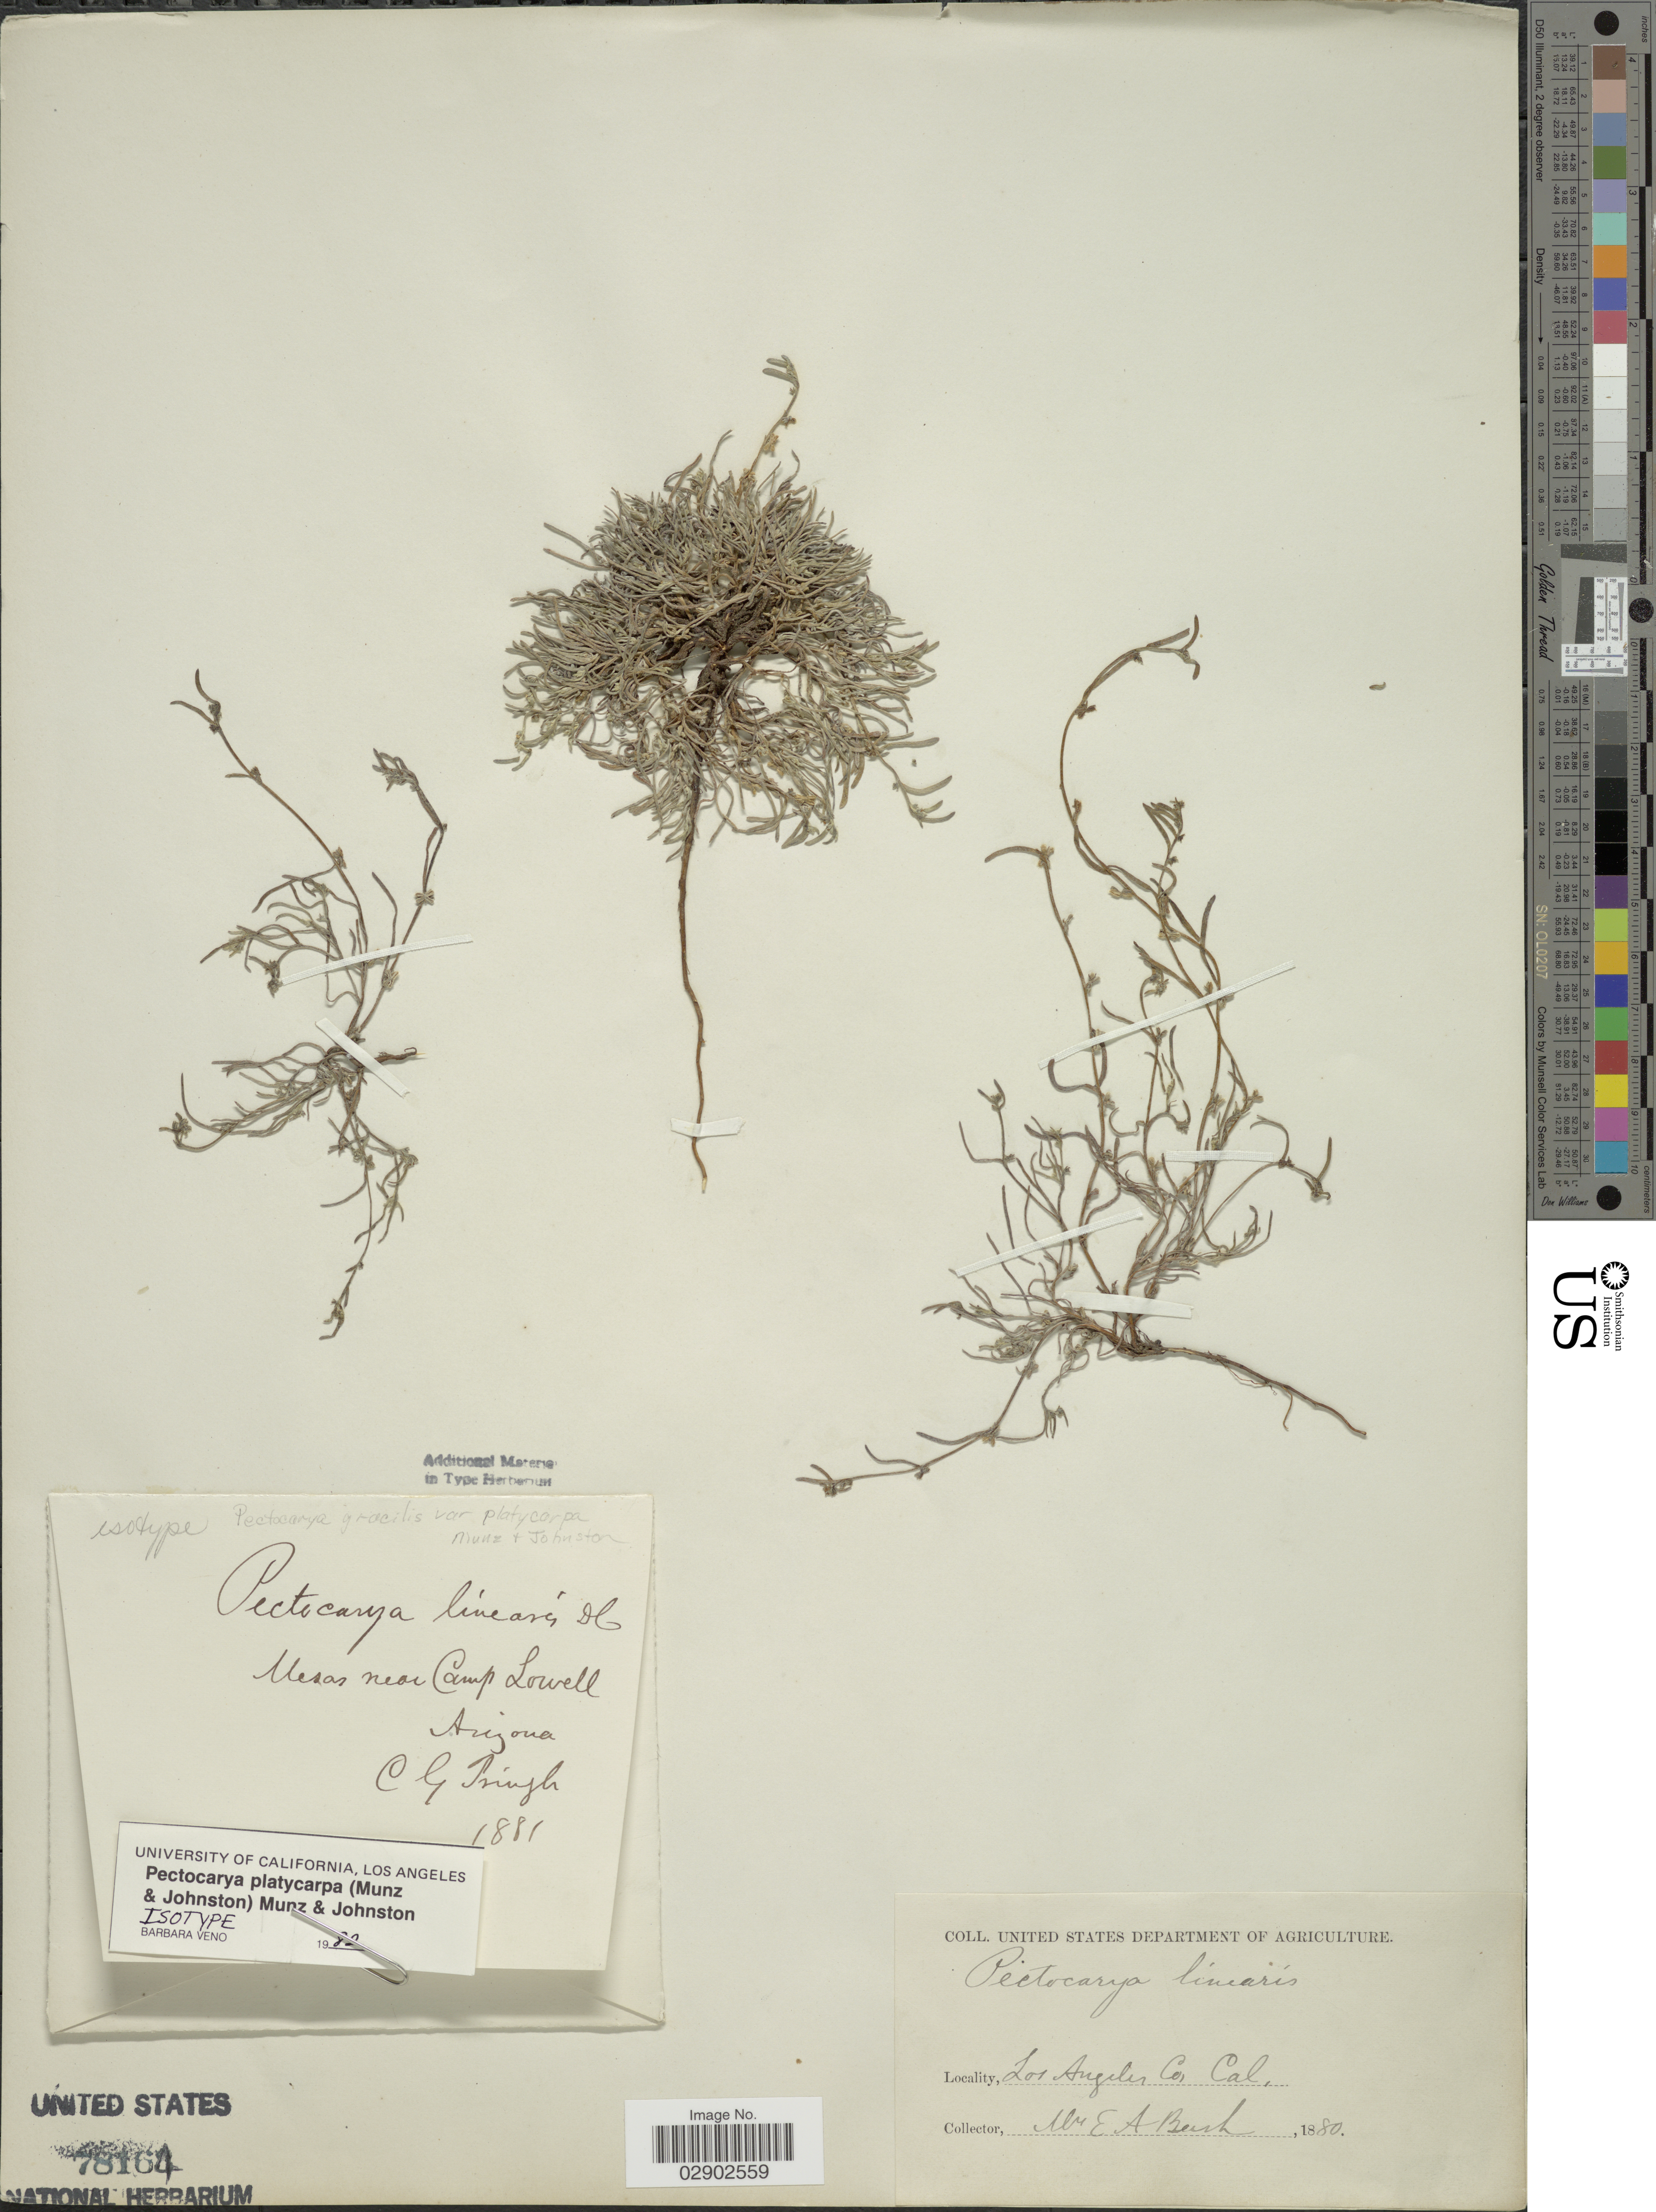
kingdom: Plantae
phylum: Tracheophyta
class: Magnoliopsida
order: Boraginales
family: Boraginaceae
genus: Pectocarya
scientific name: Pectocarya linearis var. platycarpa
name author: (Munz & I.M. Johnst.) Cronq.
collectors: E. Bush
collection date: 1880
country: United States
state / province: California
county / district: Los Angeles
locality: Los Angeles Co.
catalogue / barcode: US 78164-2